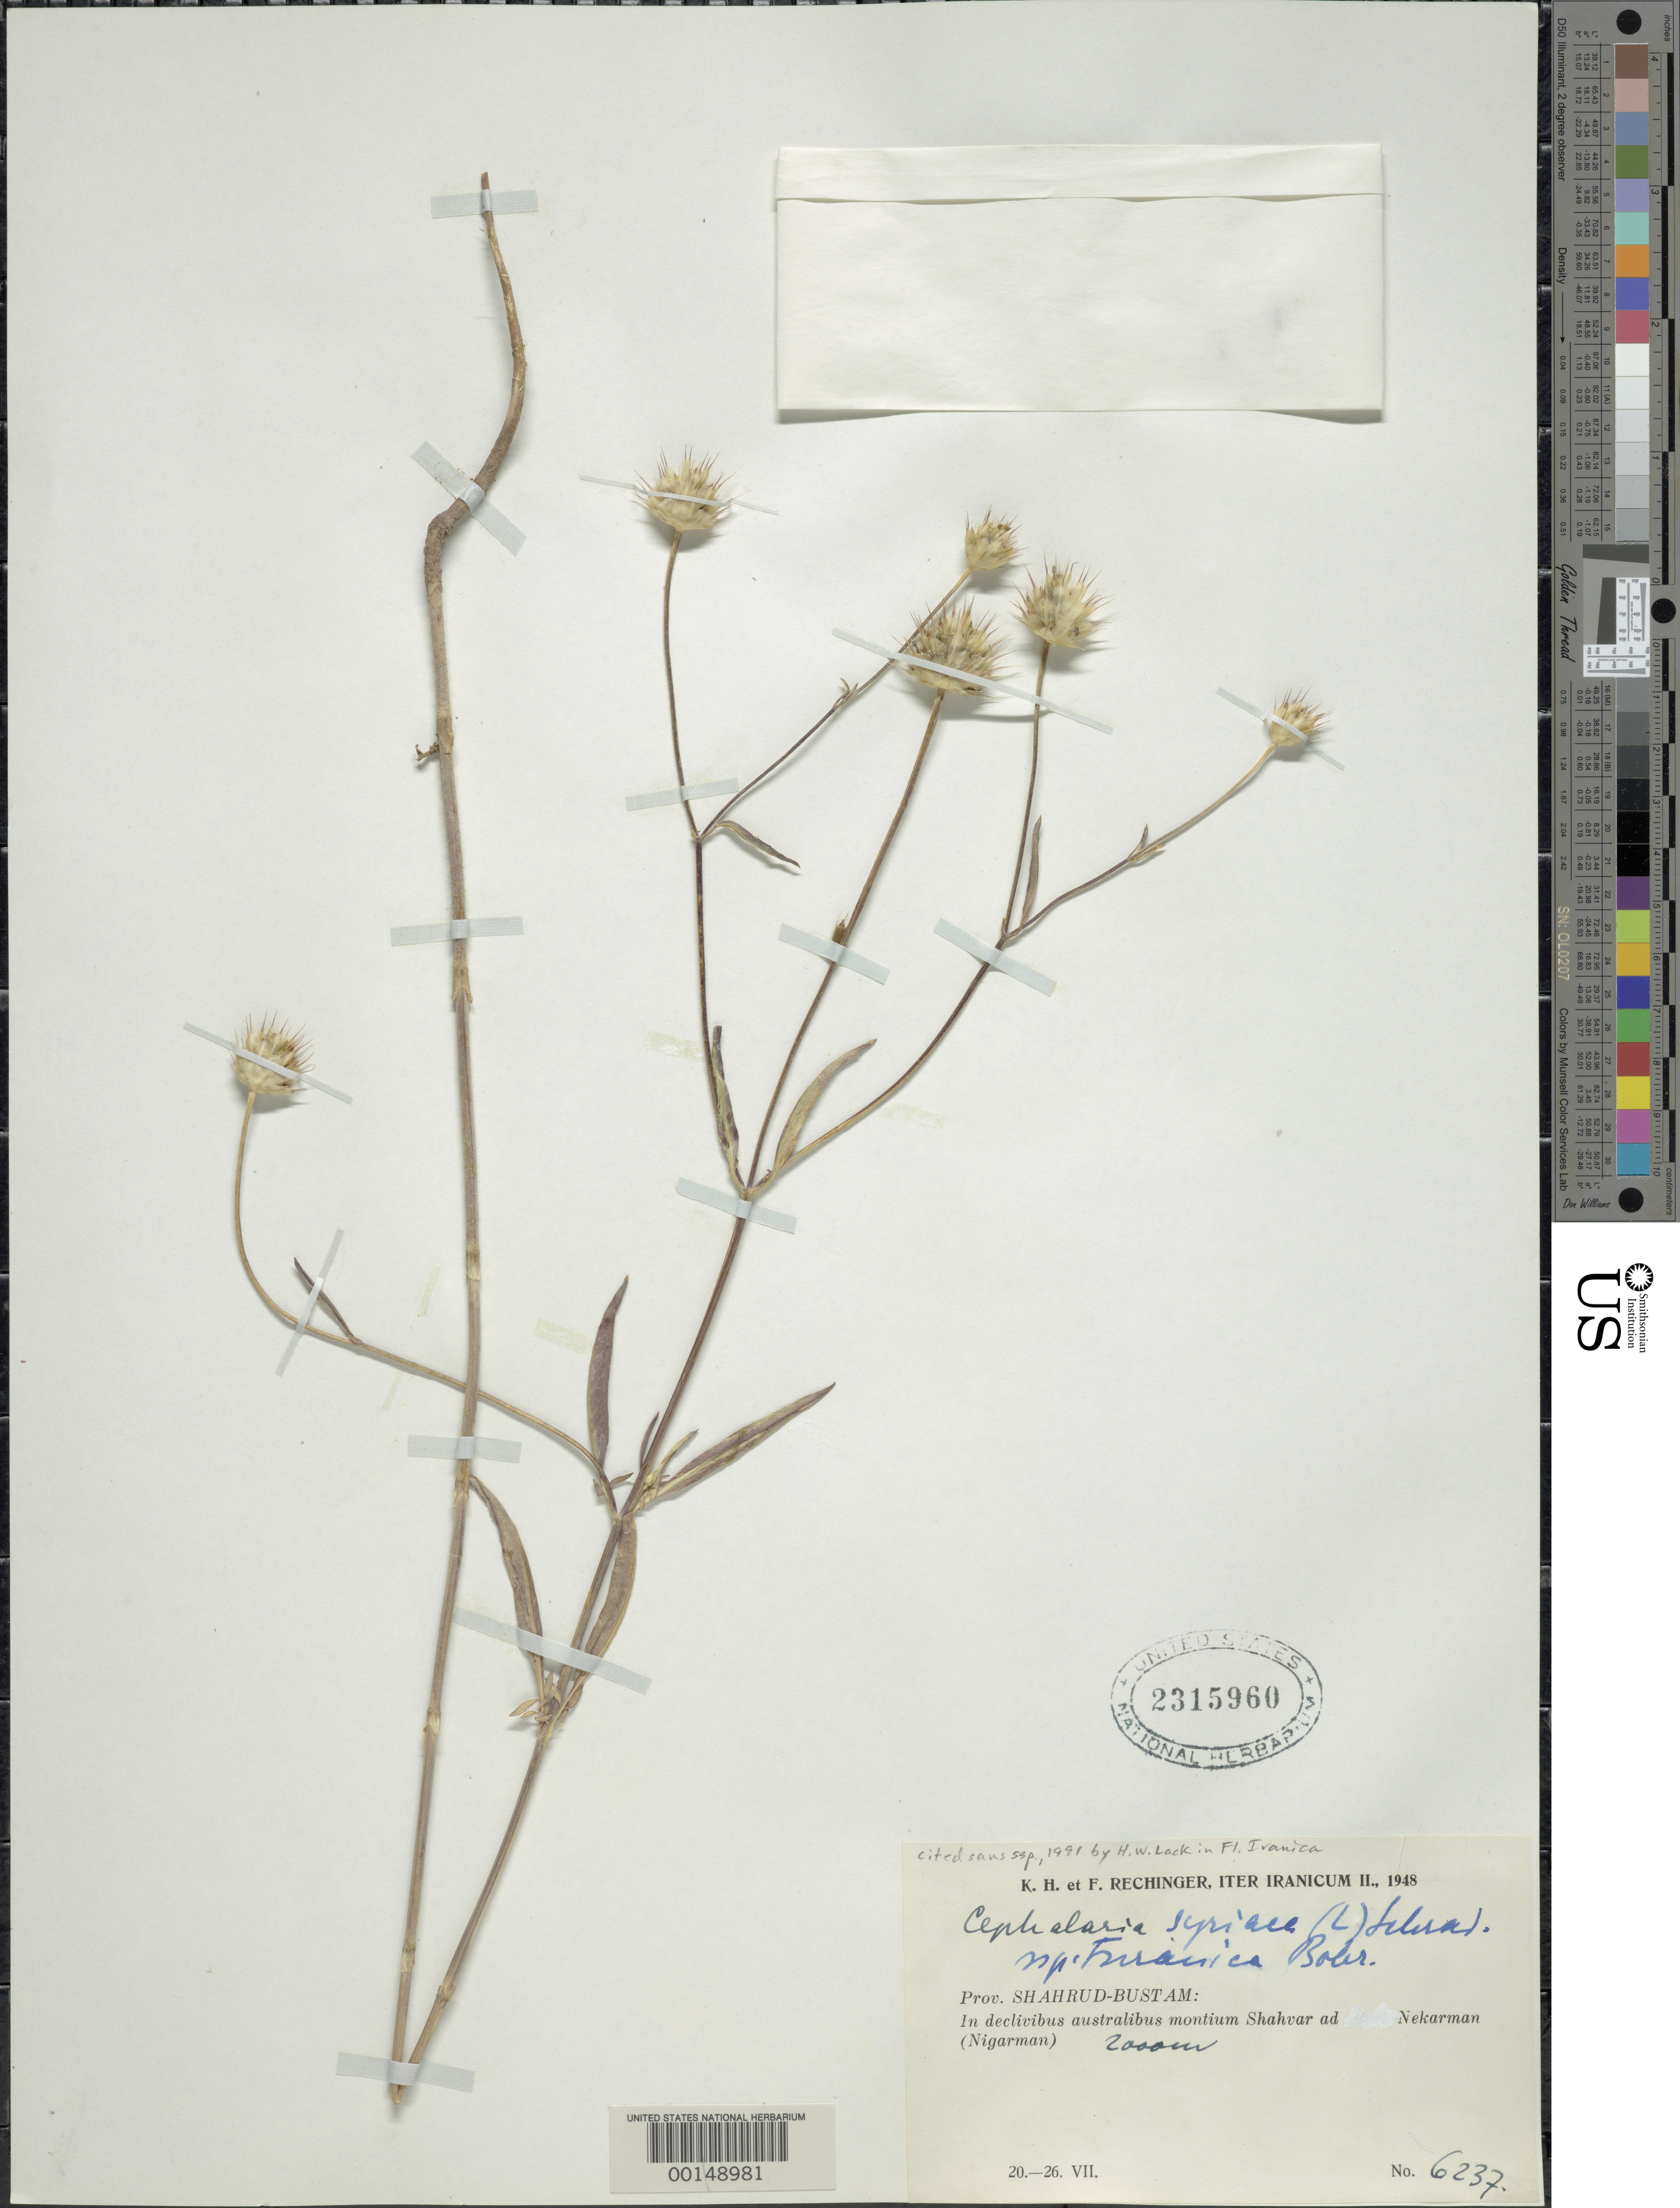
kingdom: Plantae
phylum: Tracheophyta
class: Magnoliopsida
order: Dipsacales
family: Caprifoliaceae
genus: Cephalaria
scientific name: Cephalaria syriaca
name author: Schrad.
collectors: K. H. Rechinger & F. Rechinger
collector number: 6237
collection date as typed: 20 Jul 1948 to 26 Jul 1948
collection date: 1948-07-20/1948-07-26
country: Iran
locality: Shahurd-Bustam Prov.,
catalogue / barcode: US 2315960